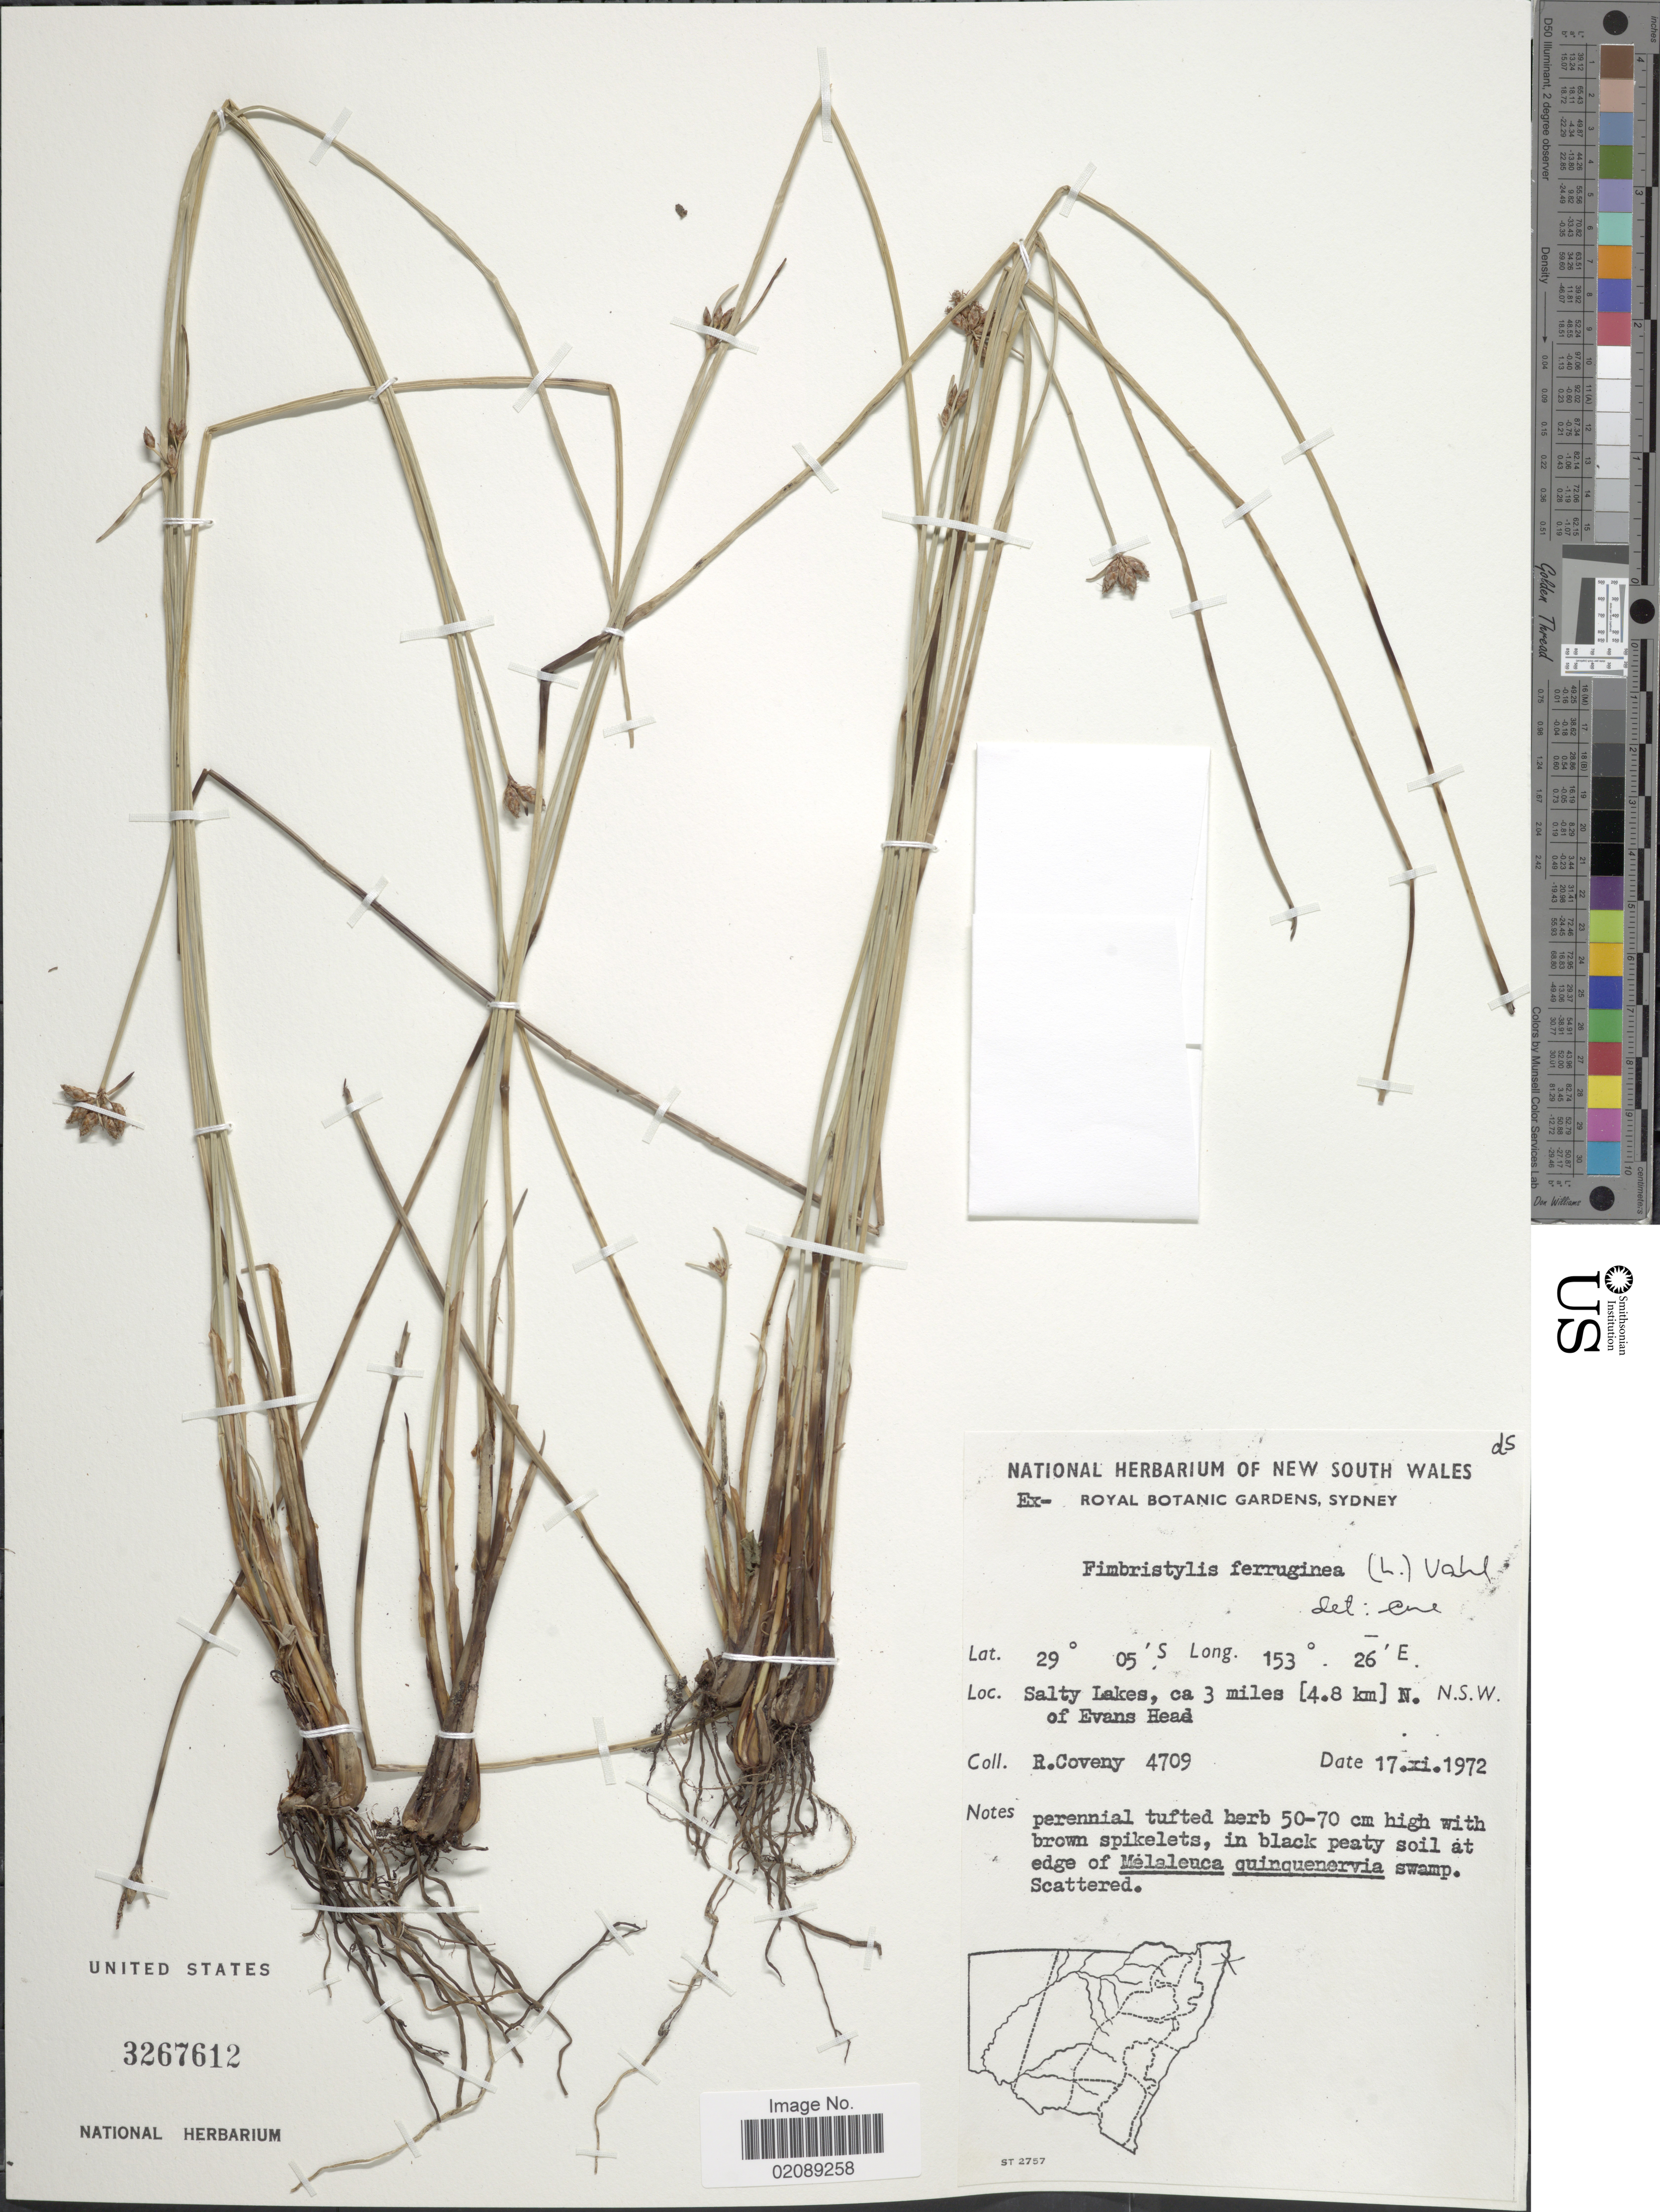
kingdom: Plantae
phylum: Tracheophyta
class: Liliopsida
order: Poales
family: Cyperaceae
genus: Fimbristylis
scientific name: Fimbristylis ferruginea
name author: (L.) Vahl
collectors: R. Coveny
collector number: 4709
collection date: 1972-11-17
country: Australia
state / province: New South Wales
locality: Salty Lakes, ca 3 miles [4.8] km N. of Evans Head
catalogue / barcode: US 3267612